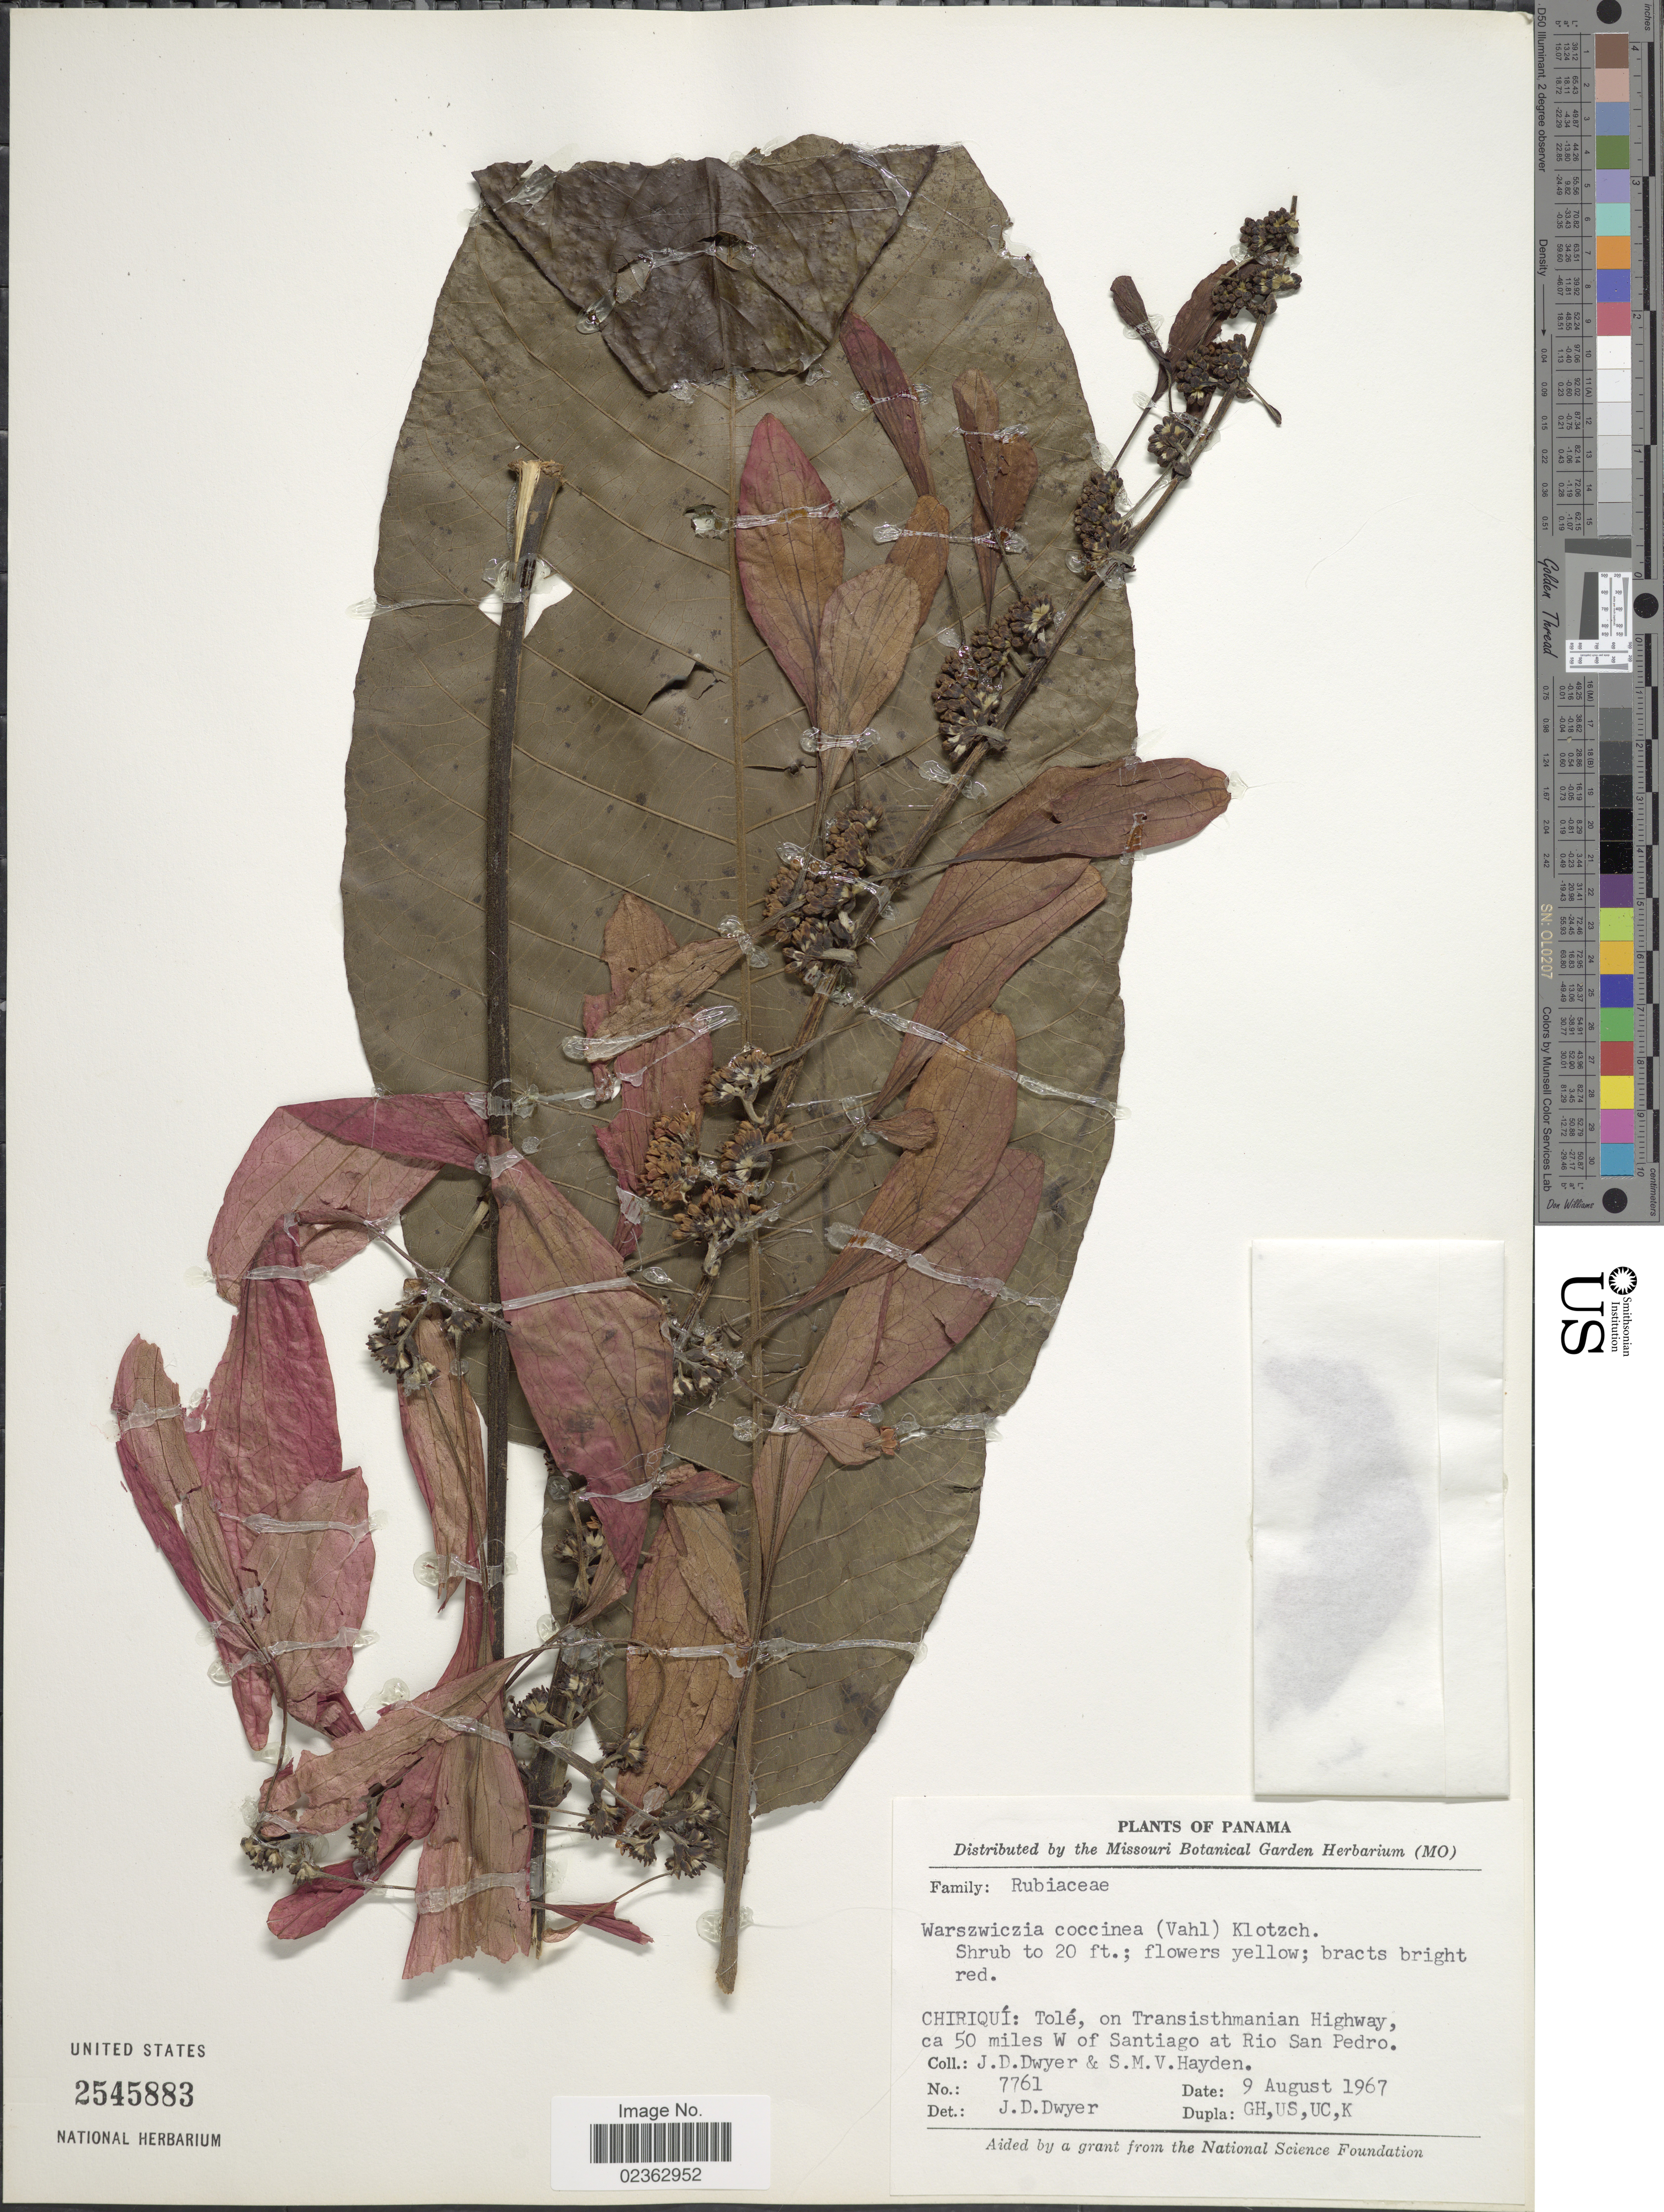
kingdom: Plantae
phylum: Tracheophyta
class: Magnoliopsida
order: Gentianales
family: Rubiaceae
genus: Warszewiczia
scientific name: Warszewiczia coccinea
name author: (Vahl) Klotzsch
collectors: J. D. Dwyer & S. M. Hayden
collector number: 7761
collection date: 1967-08-09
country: Panama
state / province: Chiriqui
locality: Tole, on Transistmanian Highway, ca 50 miles W of Santiago at Rio San Pedro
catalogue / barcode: US 2545883